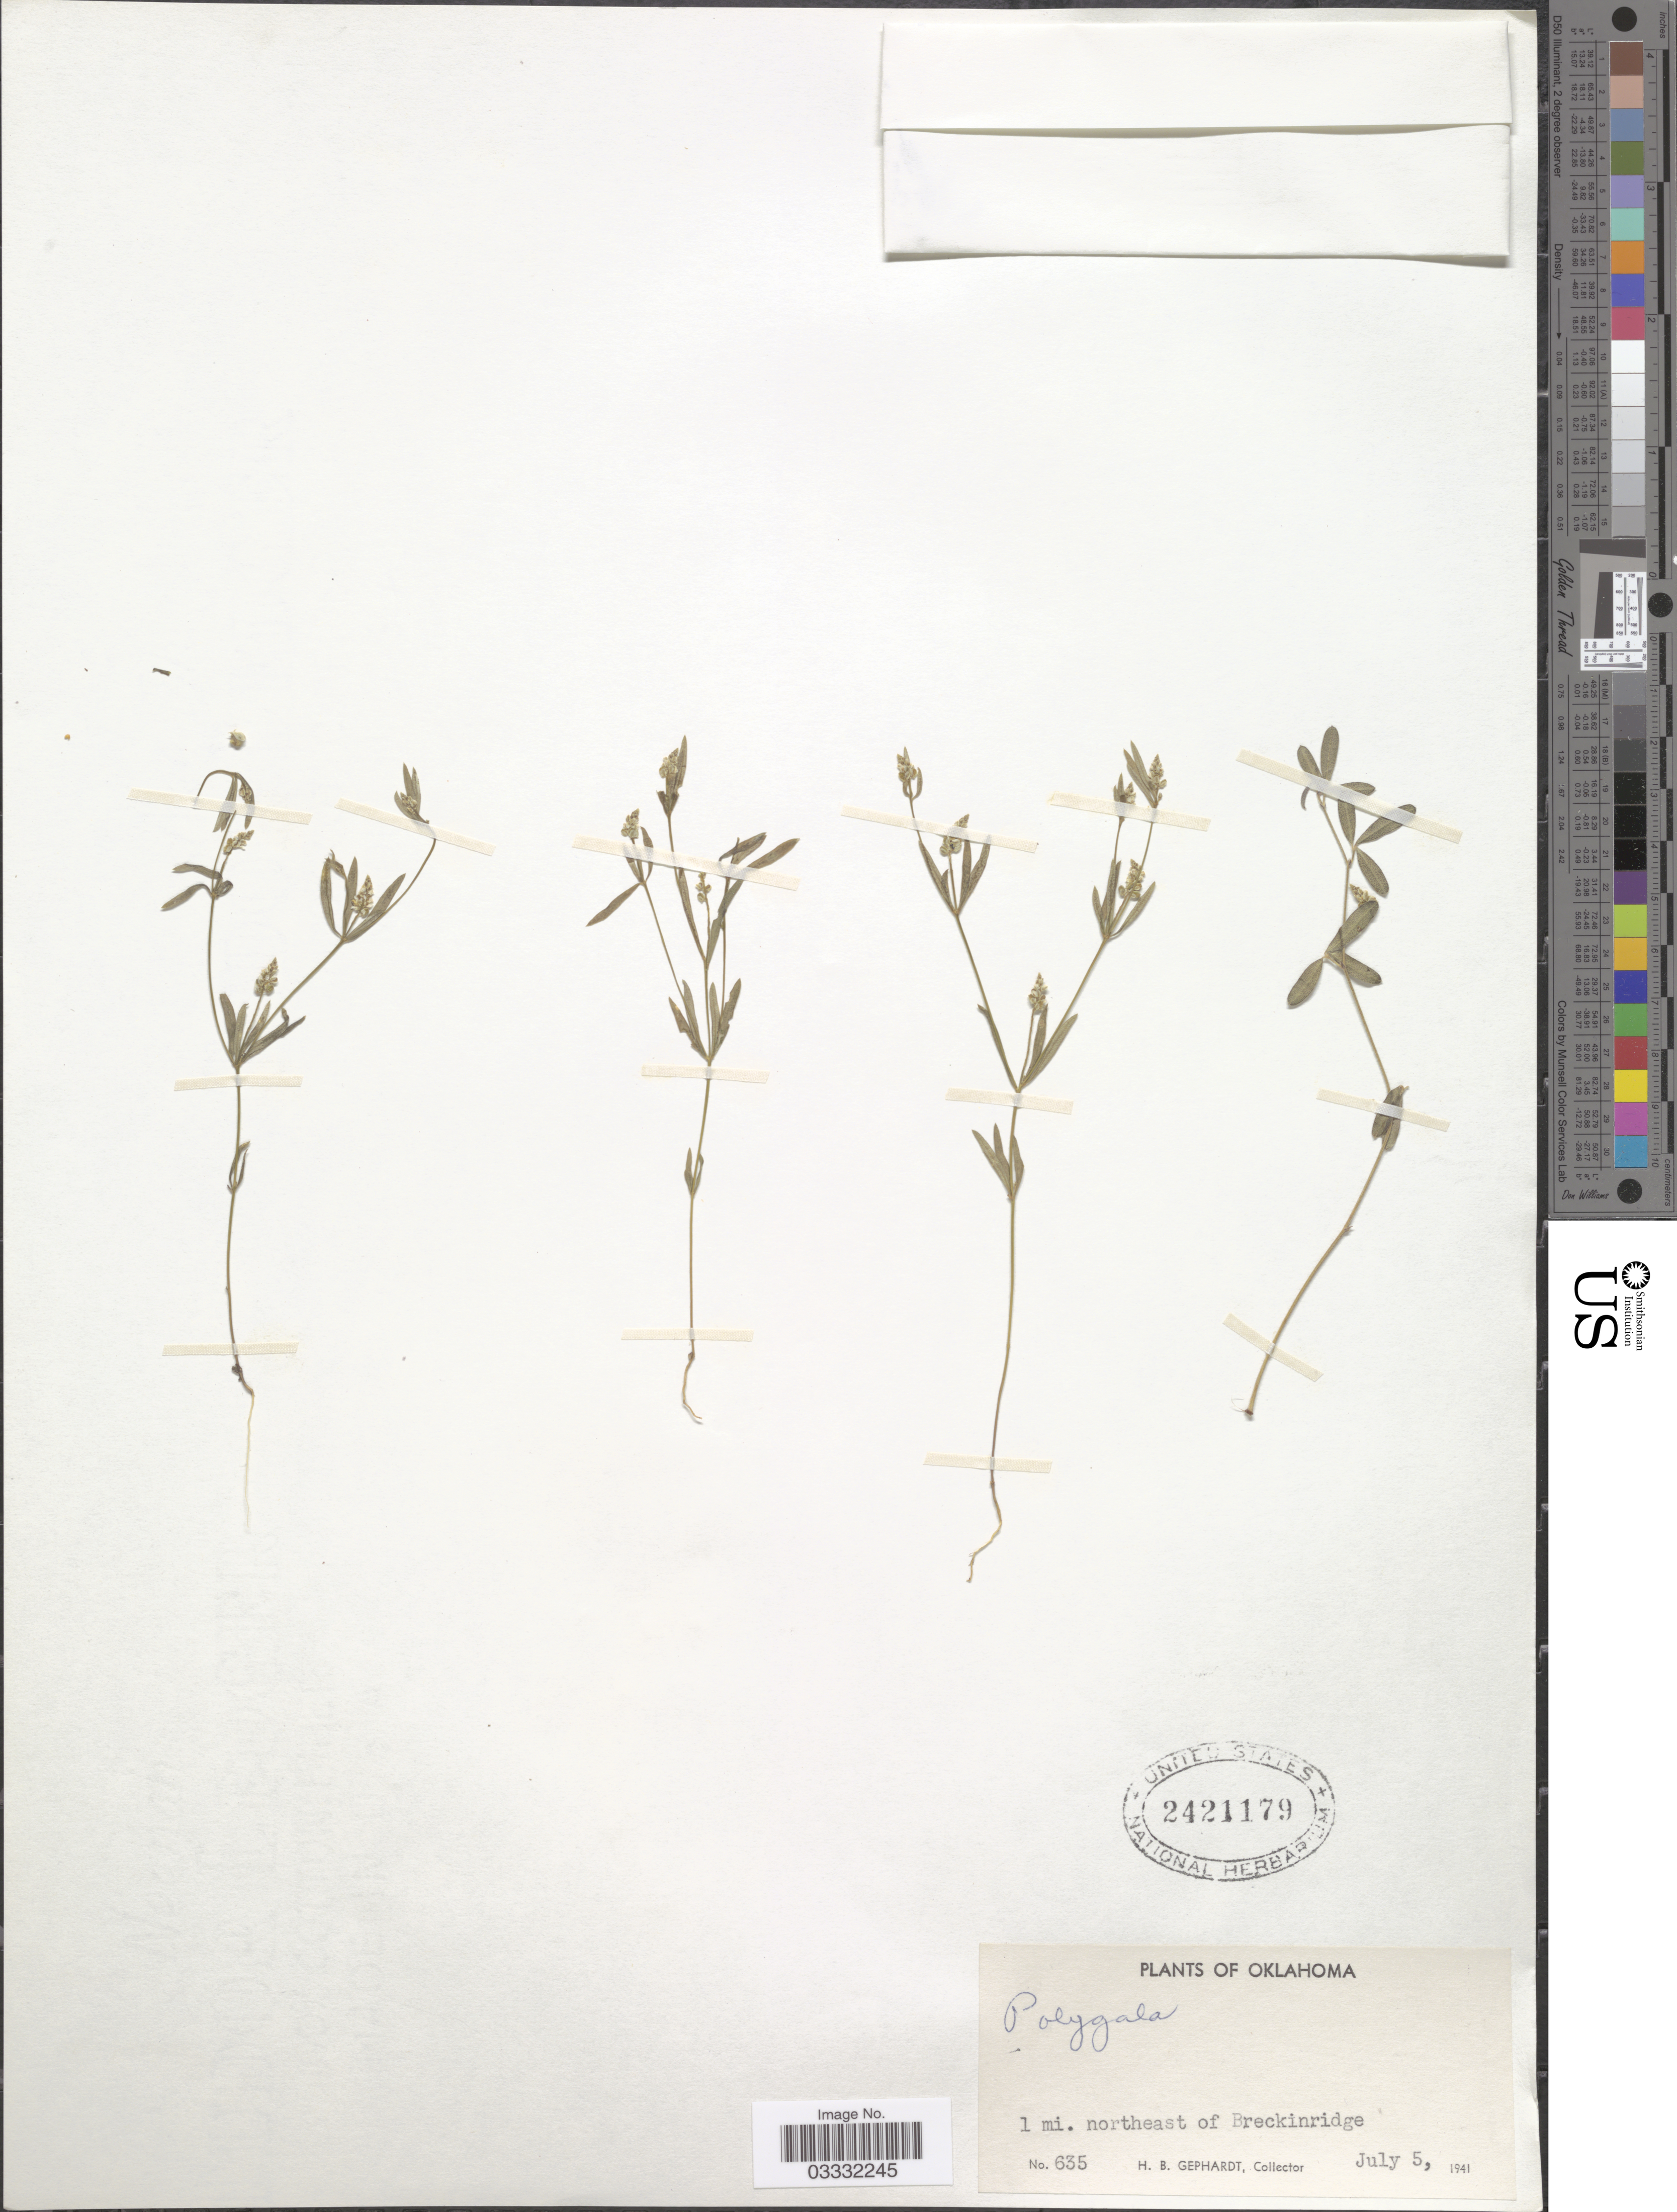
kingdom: Plantae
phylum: Tracheophyta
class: Magnoliopsida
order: Fabales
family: Polygalaceae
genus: Polygala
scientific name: Polygala sp.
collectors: H. Gephardt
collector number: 635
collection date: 1941-07-05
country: United States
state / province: Oklahoma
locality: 1 mi. northeast of Breckinridge.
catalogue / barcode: US 2421179